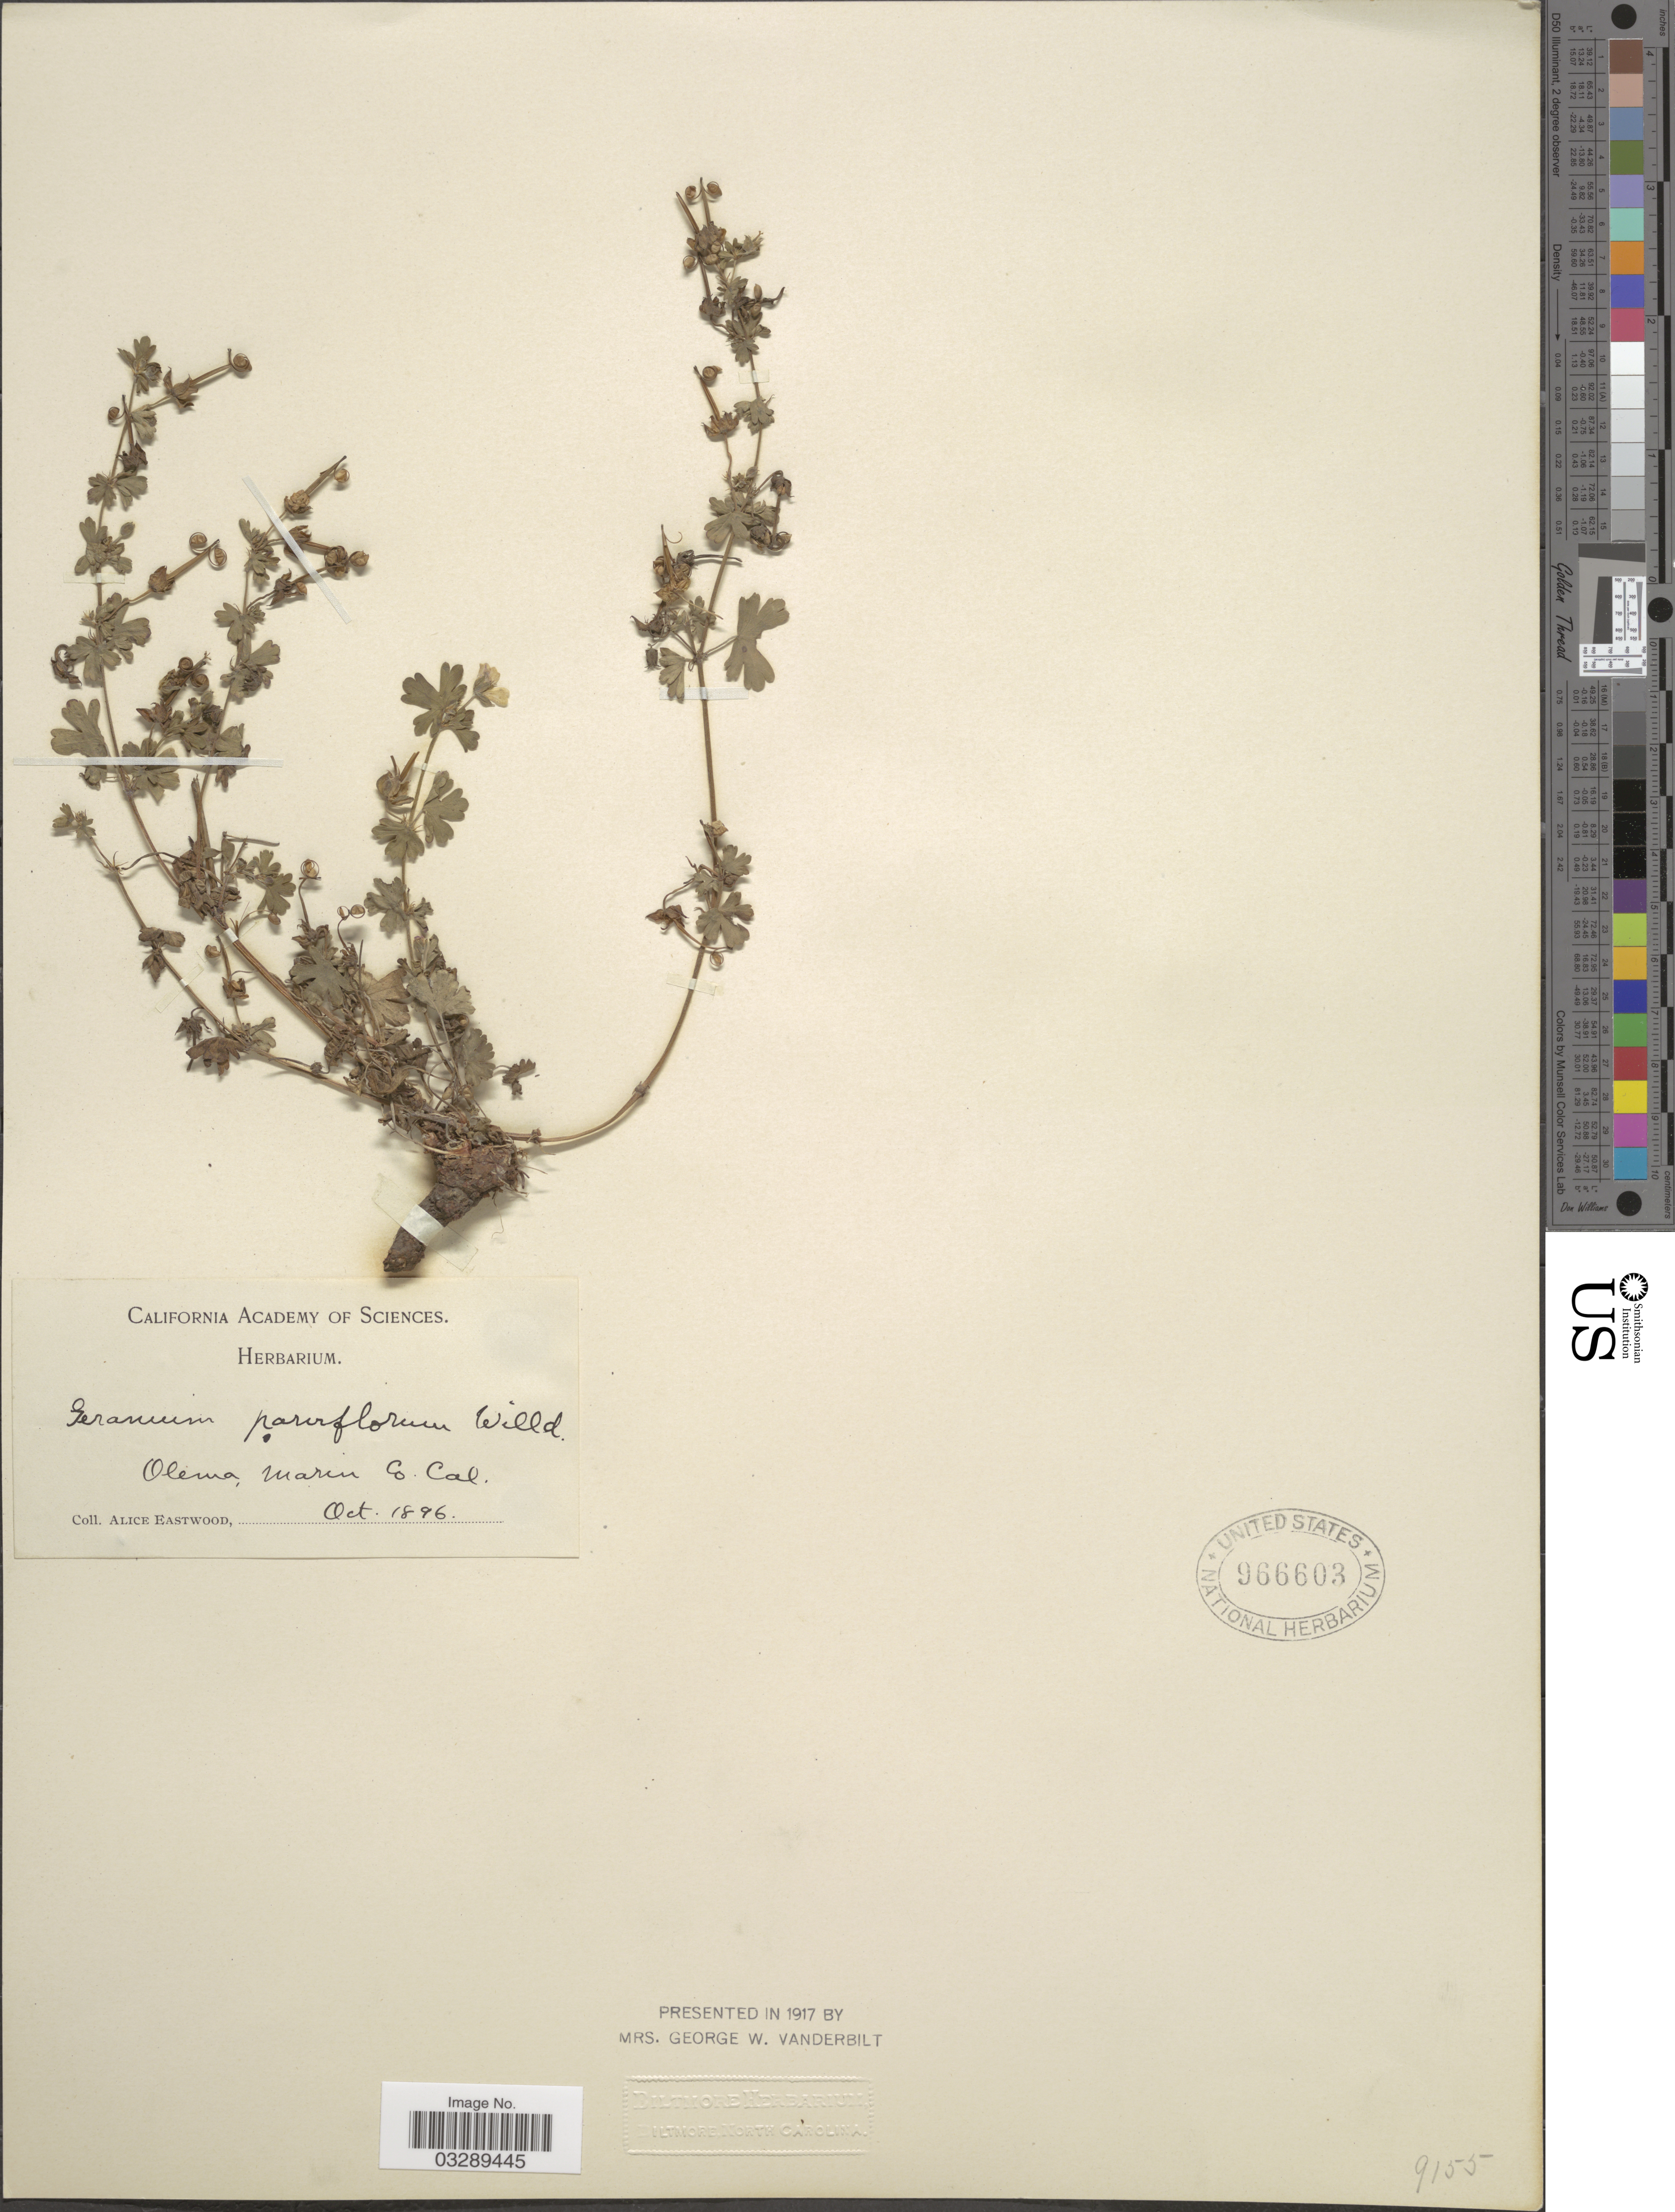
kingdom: Plantae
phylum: Tracheophyta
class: Magnoliopsida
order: Geraniales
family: Geraniaceae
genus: Geranium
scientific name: Geranium sp.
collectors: A. Eastwood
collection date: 1896-10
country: United States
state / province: California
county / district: Marin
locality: Olema, Marin Co. Cal.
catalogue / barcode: US 966603